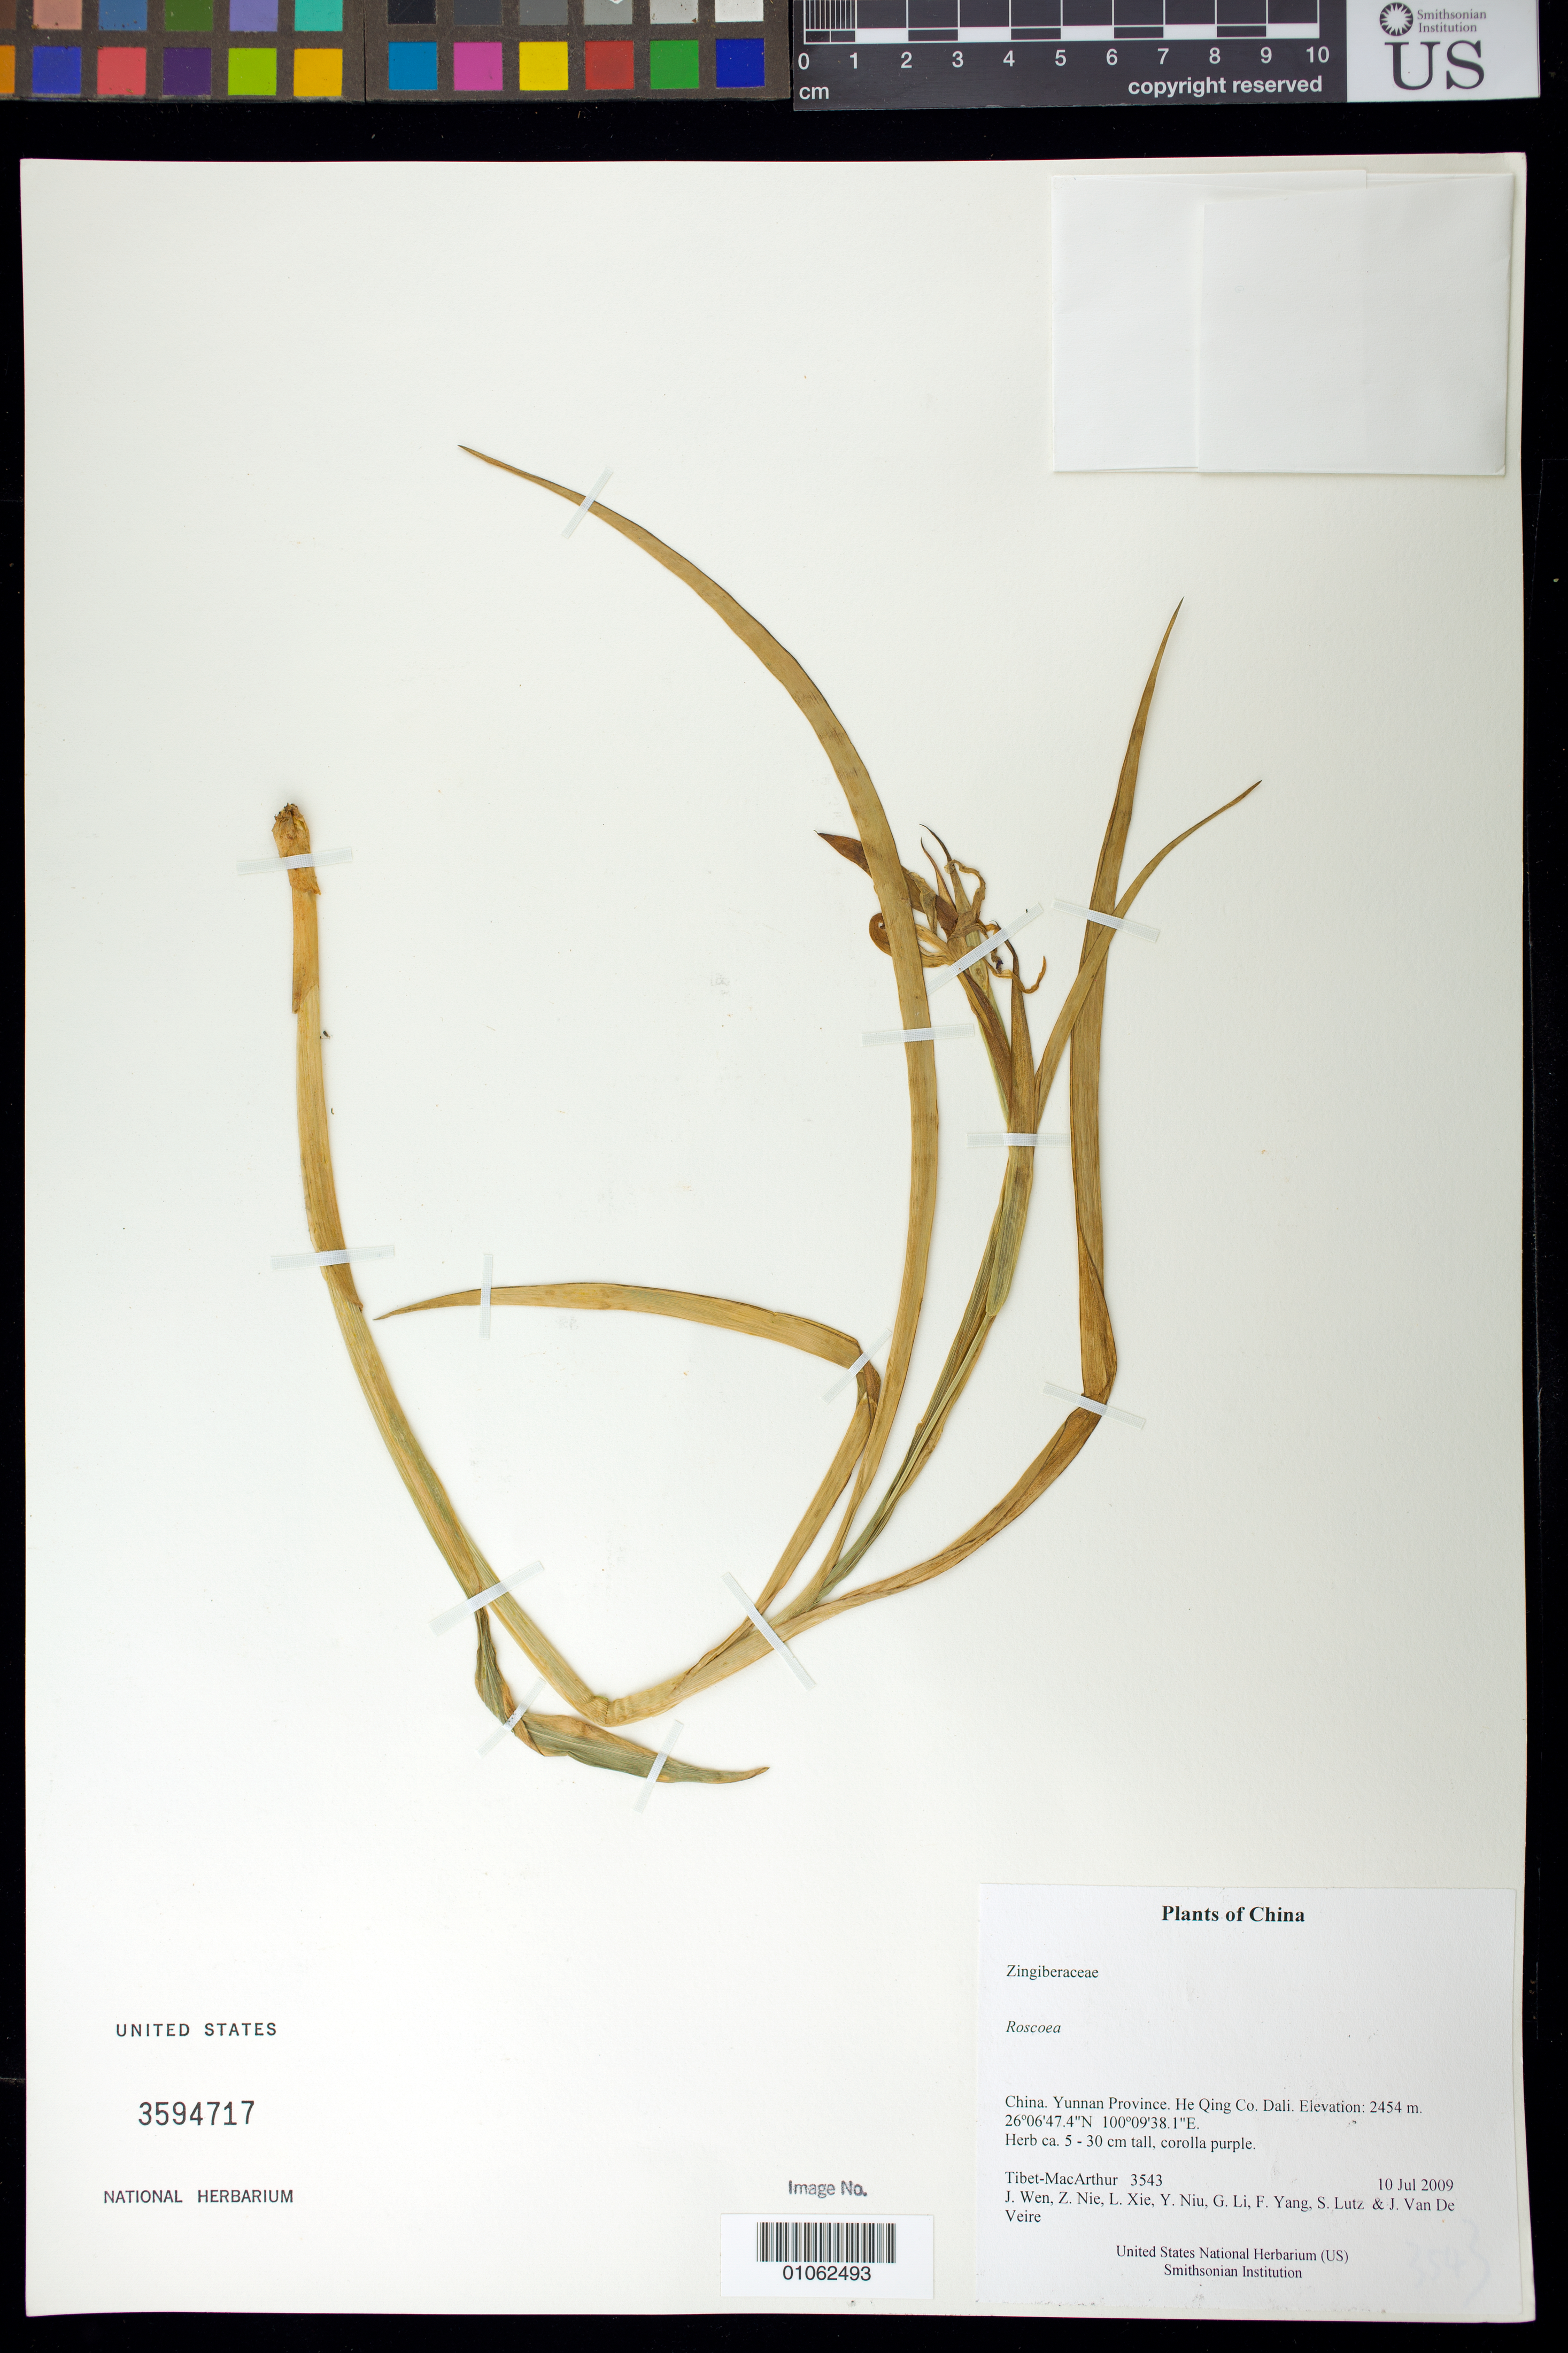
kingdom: Plantae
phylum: Tracheophyta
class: Liliopsida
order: Zingiberales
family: Zingiberaceae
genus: Roscoea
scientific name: Roscoea sp.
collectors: Tibet-MacArthur, J. Wen, Z. Nie, L. Xie, Y. Niu, G. Li, F. Yang, S. Lutz & J. Van De Veire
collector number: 3543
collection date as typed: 10 Jul 2009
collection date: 2009-07-10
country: China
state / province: Yunnan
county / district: He Qing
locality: Dali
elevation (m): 2454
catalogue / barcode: US 3594717